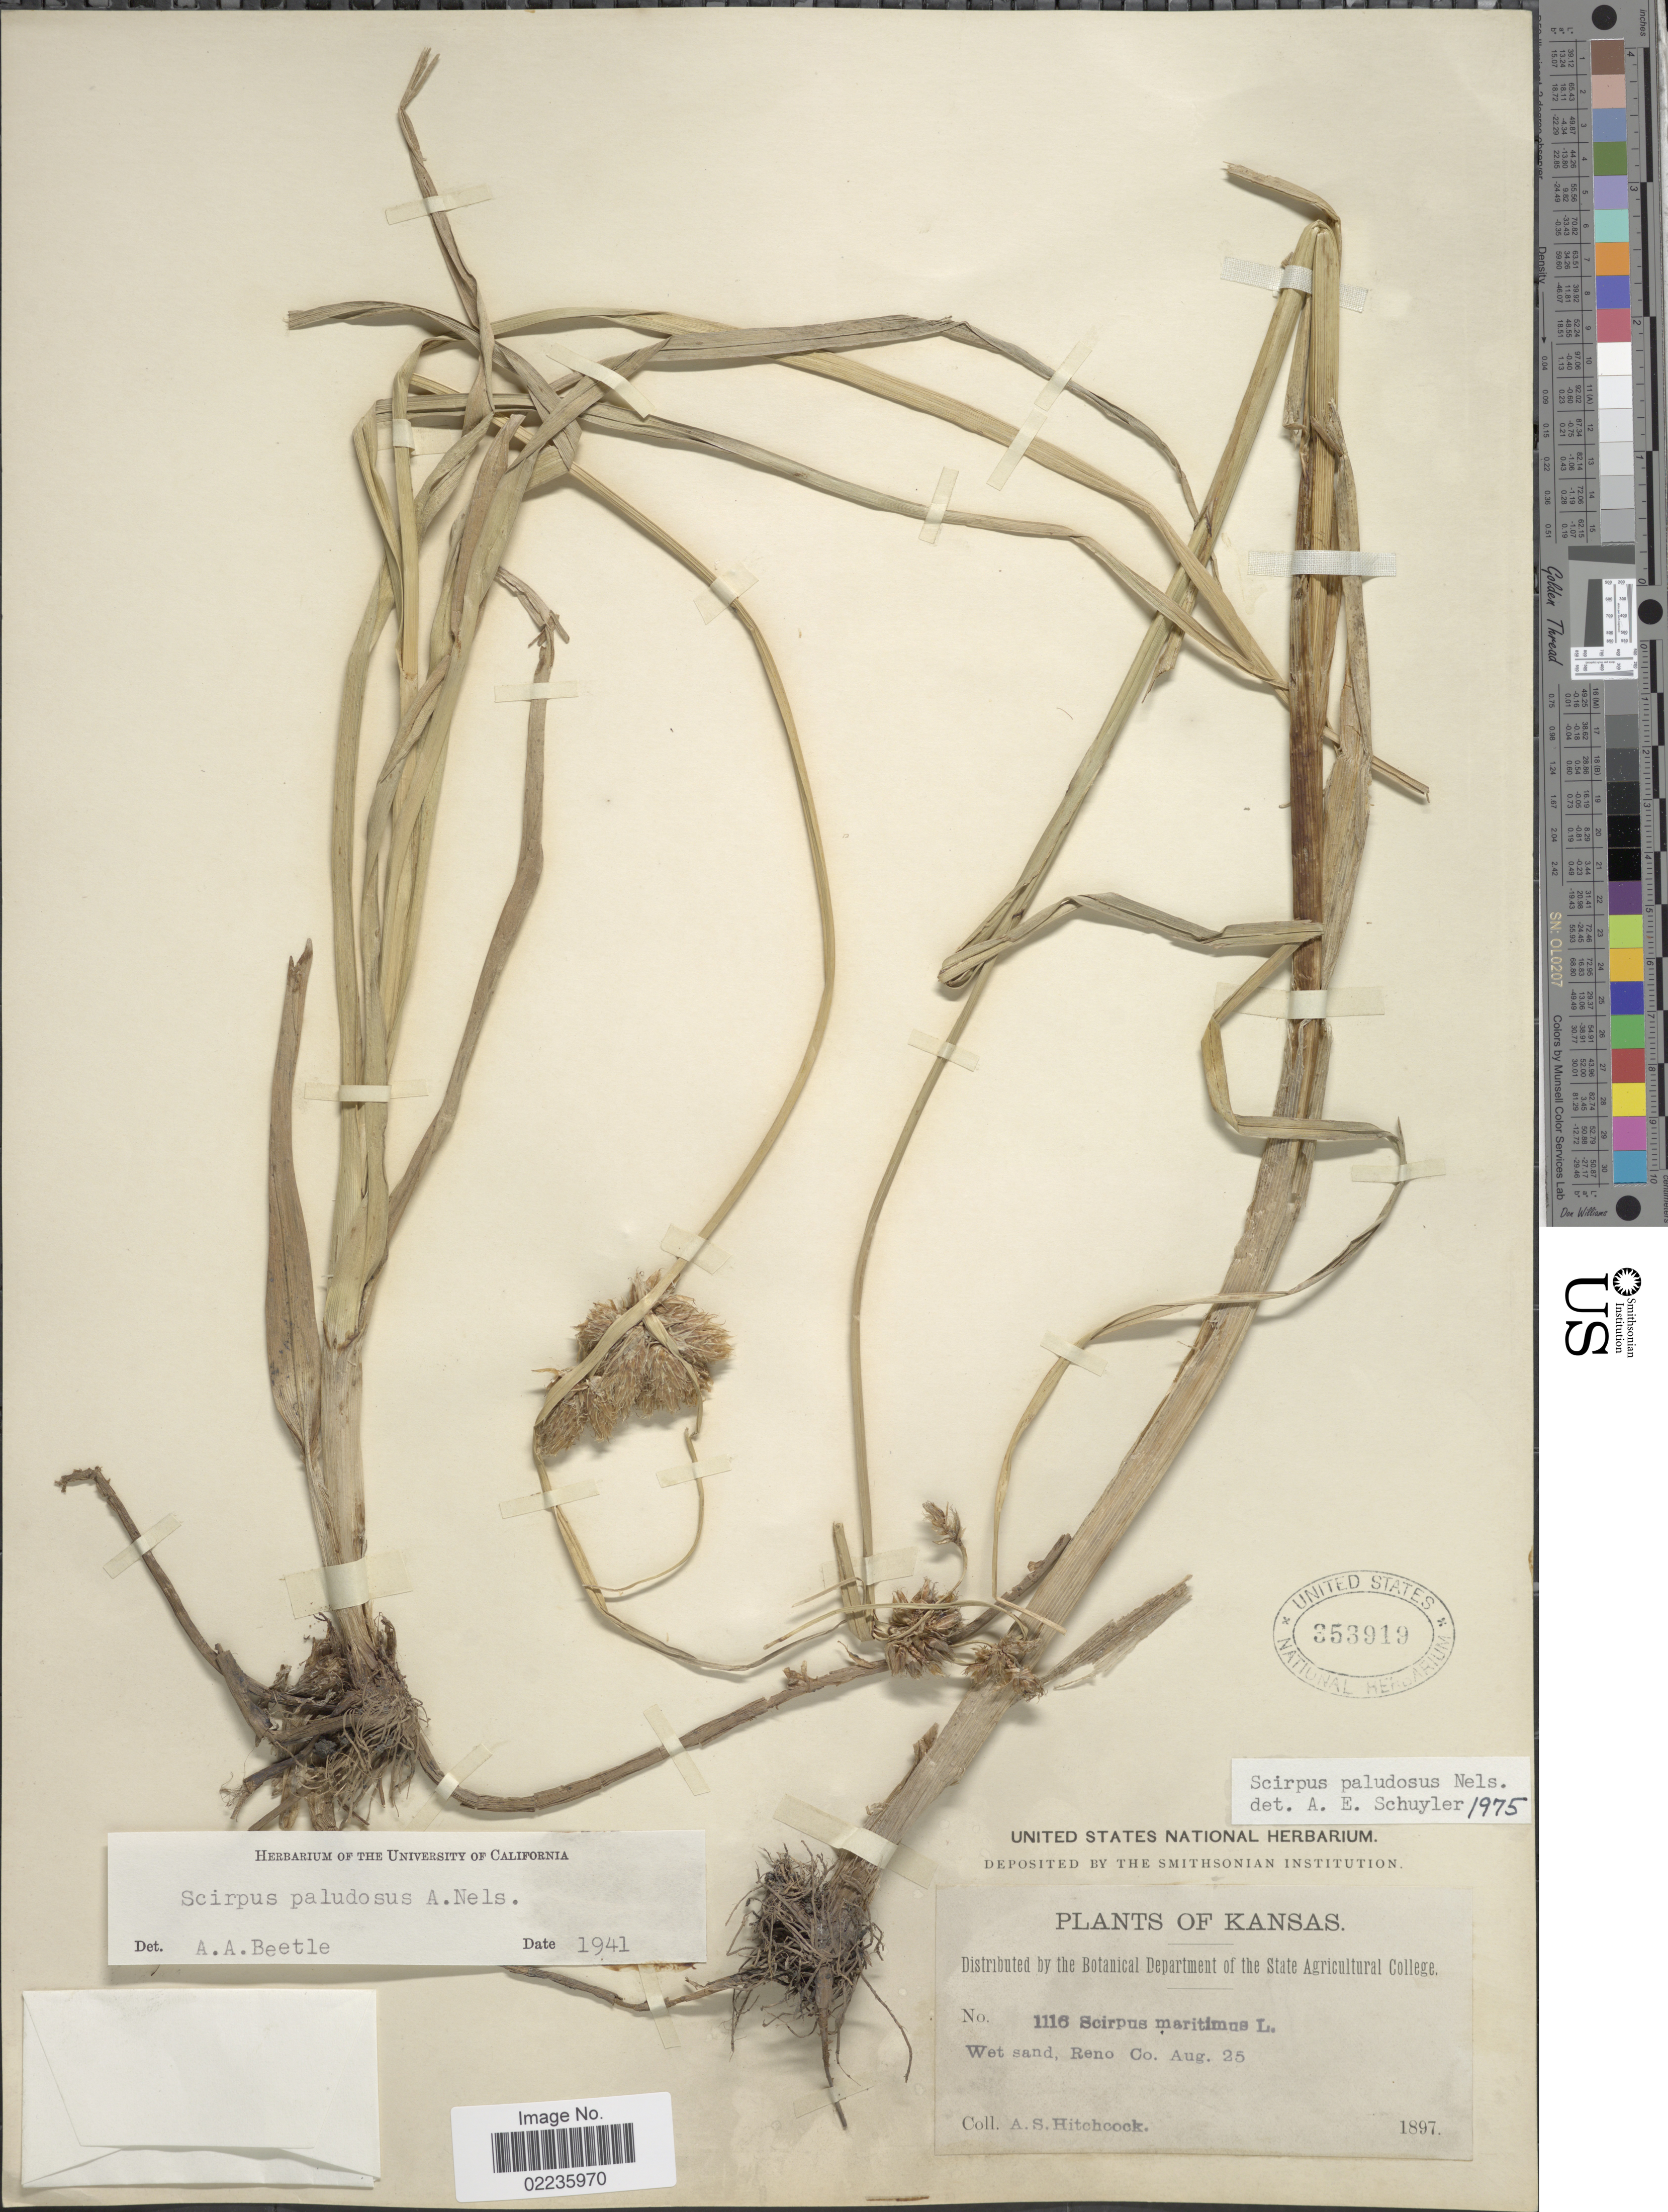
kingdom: Plantae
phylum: Tracheophyta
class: Liliopsida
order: Poales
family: Cyperaceae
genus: Bolboschoenus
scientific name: Bolboschoenus maritimus subsp. paludosus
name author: (A. Nelson) T. Koyama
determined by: Strong, M. T., (US), Smithsonian Institution - National Museum of Natural History (UNITED STATES)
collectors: A. S. Hitchcock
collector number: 1116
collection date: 1897-08-25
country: United States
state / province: Kansas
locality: Wet sand, Reno Co.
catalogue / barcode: US 353919